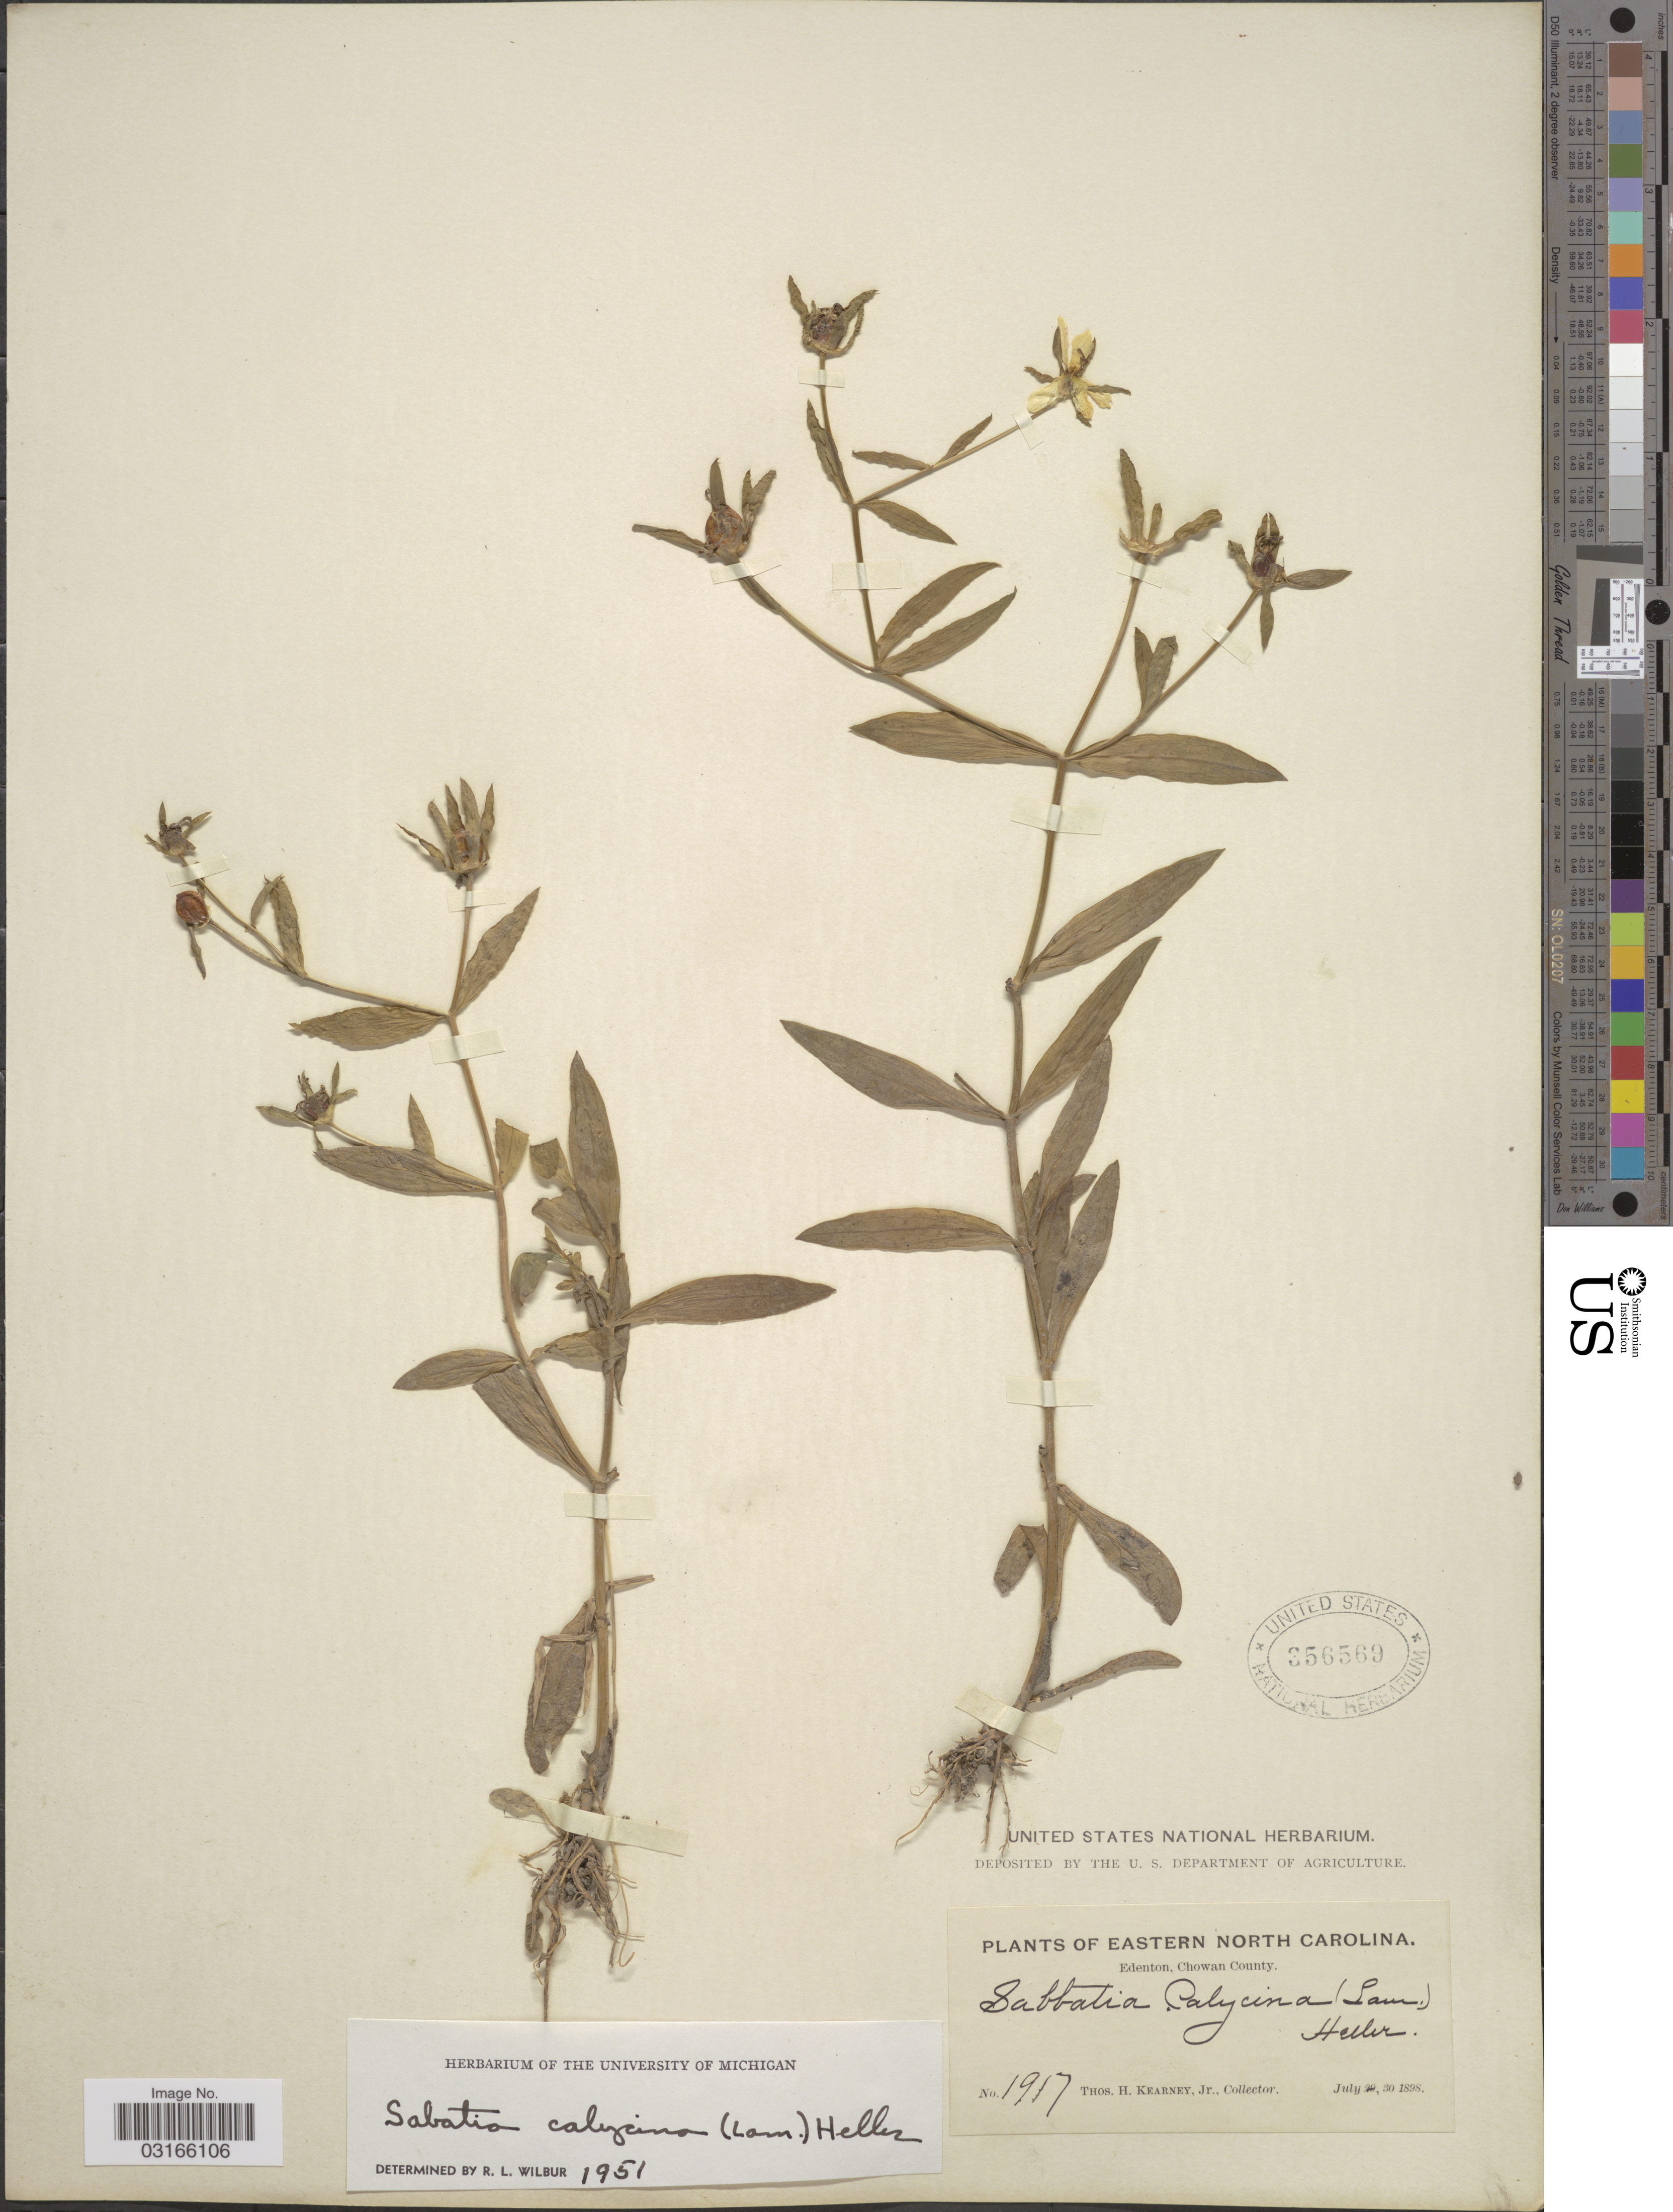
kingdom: Plantae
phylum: Tracheophyta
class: Magnoliopsida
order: Gentianales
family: Gentianaceae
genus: Sabatia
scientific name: Sabatia calycina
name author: (Lam.) A. Heller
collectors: T. H. Kearney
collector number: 1917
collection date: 1898-07-30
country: United States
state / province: North Carolina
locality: Eastern North Carolina. Edenton, Chowan County.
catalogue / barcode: US 356569